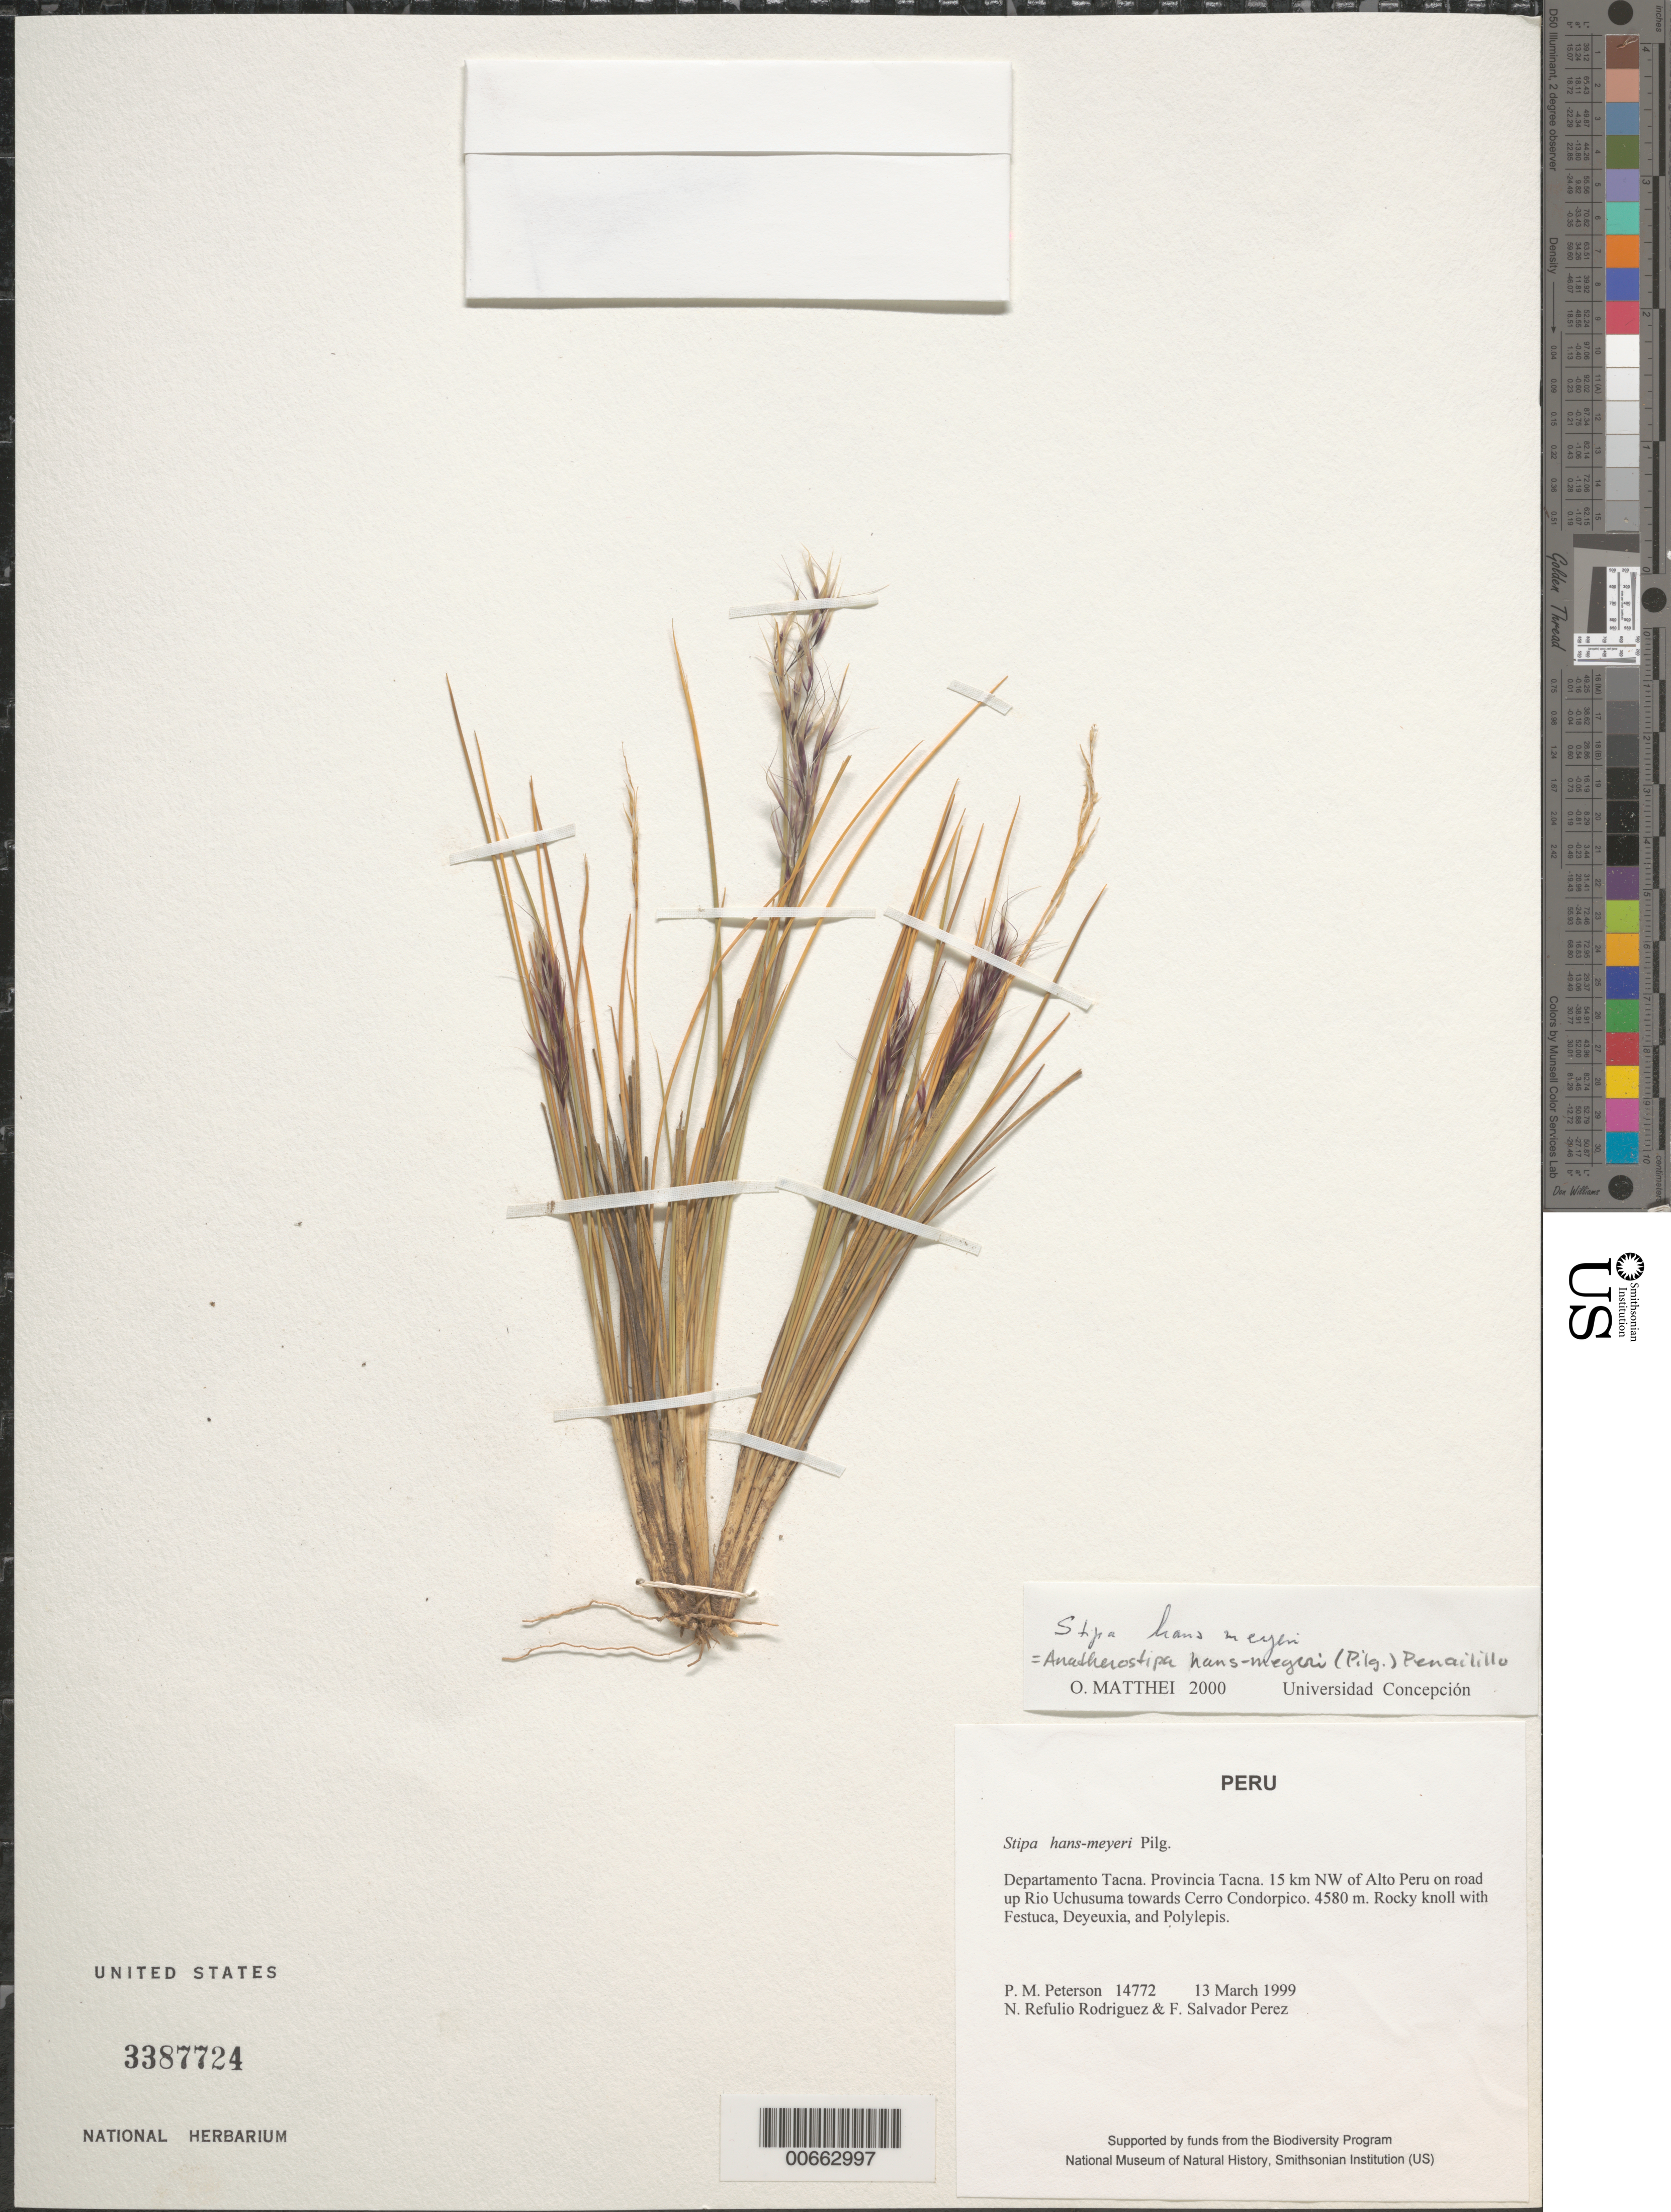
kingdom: Plantae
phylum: Tracheophyta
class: Liliopsida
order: Poales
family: Poaceae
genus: Anatherostipa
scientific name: Anatherostipa hans-meyeri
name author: (Pilg.) Peñailillo B.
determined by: Matthei, O. R.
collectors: P. M. Peterson, N. Refulio-Rodríguez & F. Salvador Perez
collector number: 14772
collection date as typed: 13 Mar 1999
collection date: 1999-03-13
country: Peru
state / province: Tacna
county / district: Tacna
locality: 15 km NW of Alto Peru on road up Rio Uchusuma towards Cerro Condorpico.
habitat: Rocky knoll with Festuca, Deyeuxia and Polylepis.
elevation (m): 4580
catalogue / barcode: US 3387724